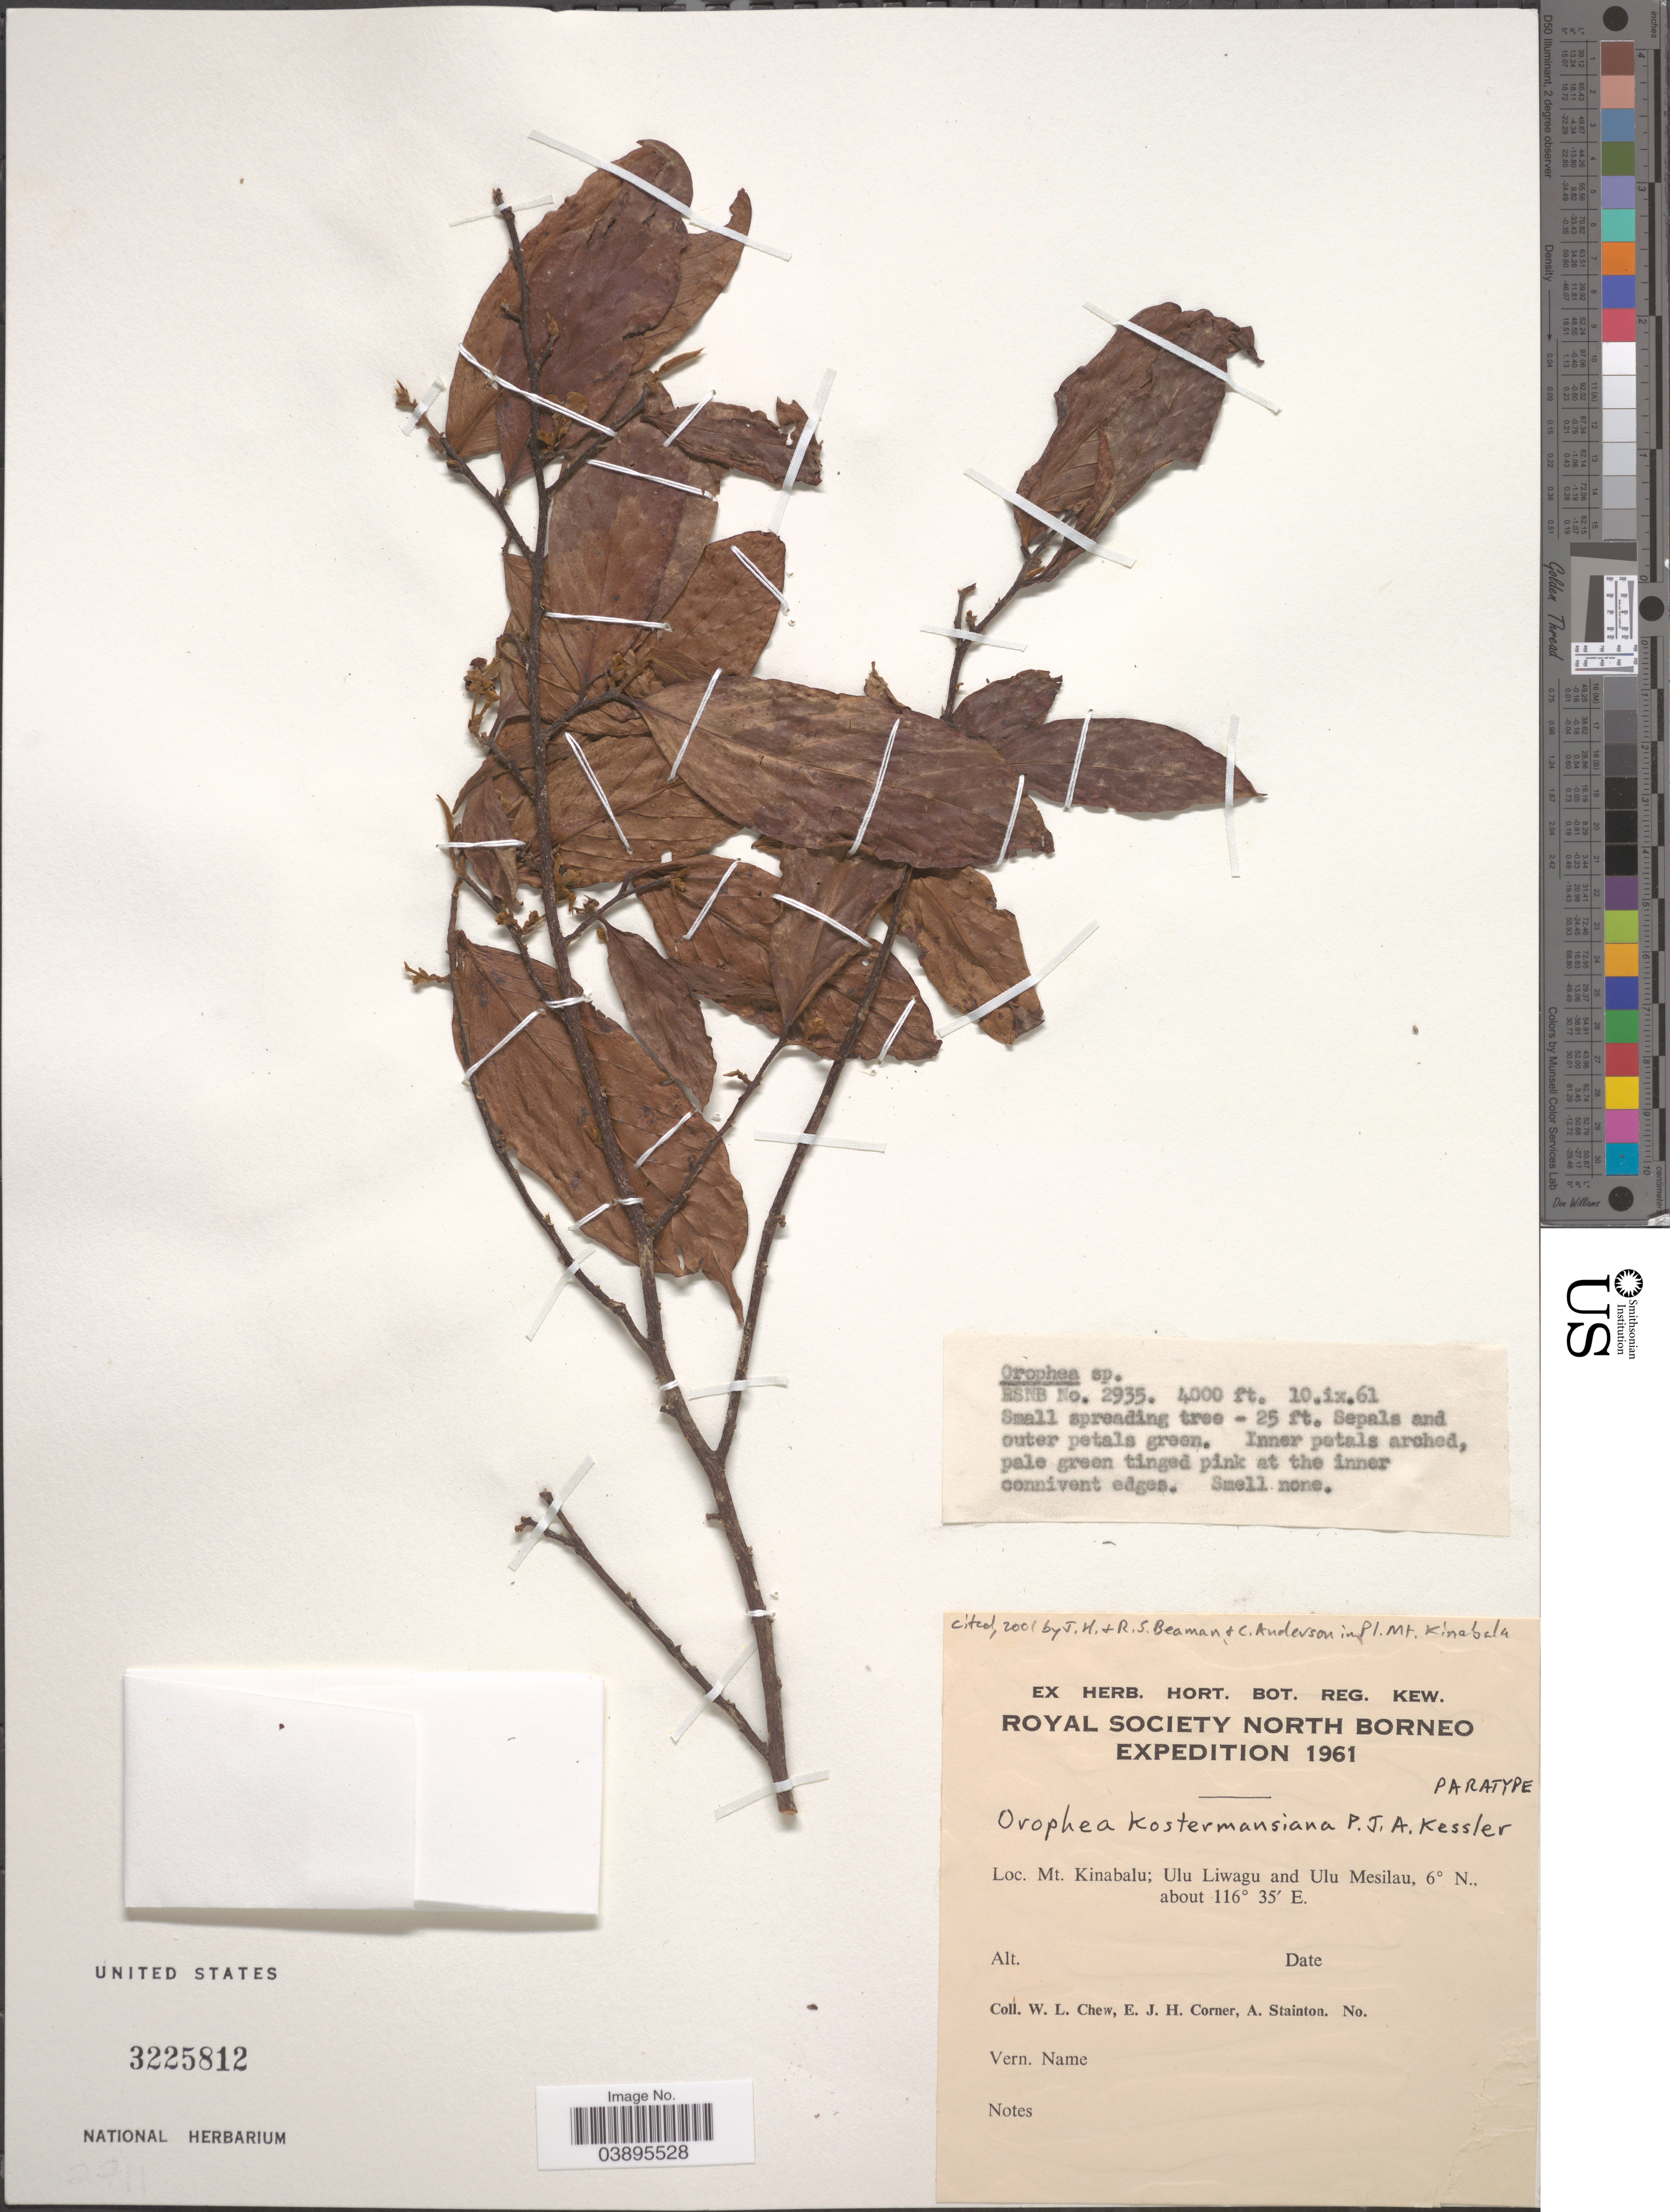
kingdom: Plantae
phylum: Tracheophyta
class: Magnoliopsida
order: Magnoliales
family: Annonaceae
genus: Orophea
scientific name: Orophea kostermansiana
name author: Kessler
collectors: W. Chew, E. Corner & A. Stainton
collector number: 2933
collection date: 1961-09-10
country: Malaysia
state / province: Sabah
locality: Mt. Kinabalu; Ulu Liwagu and Ulu Mesilau.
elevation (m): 1219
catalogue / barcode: US 3225812